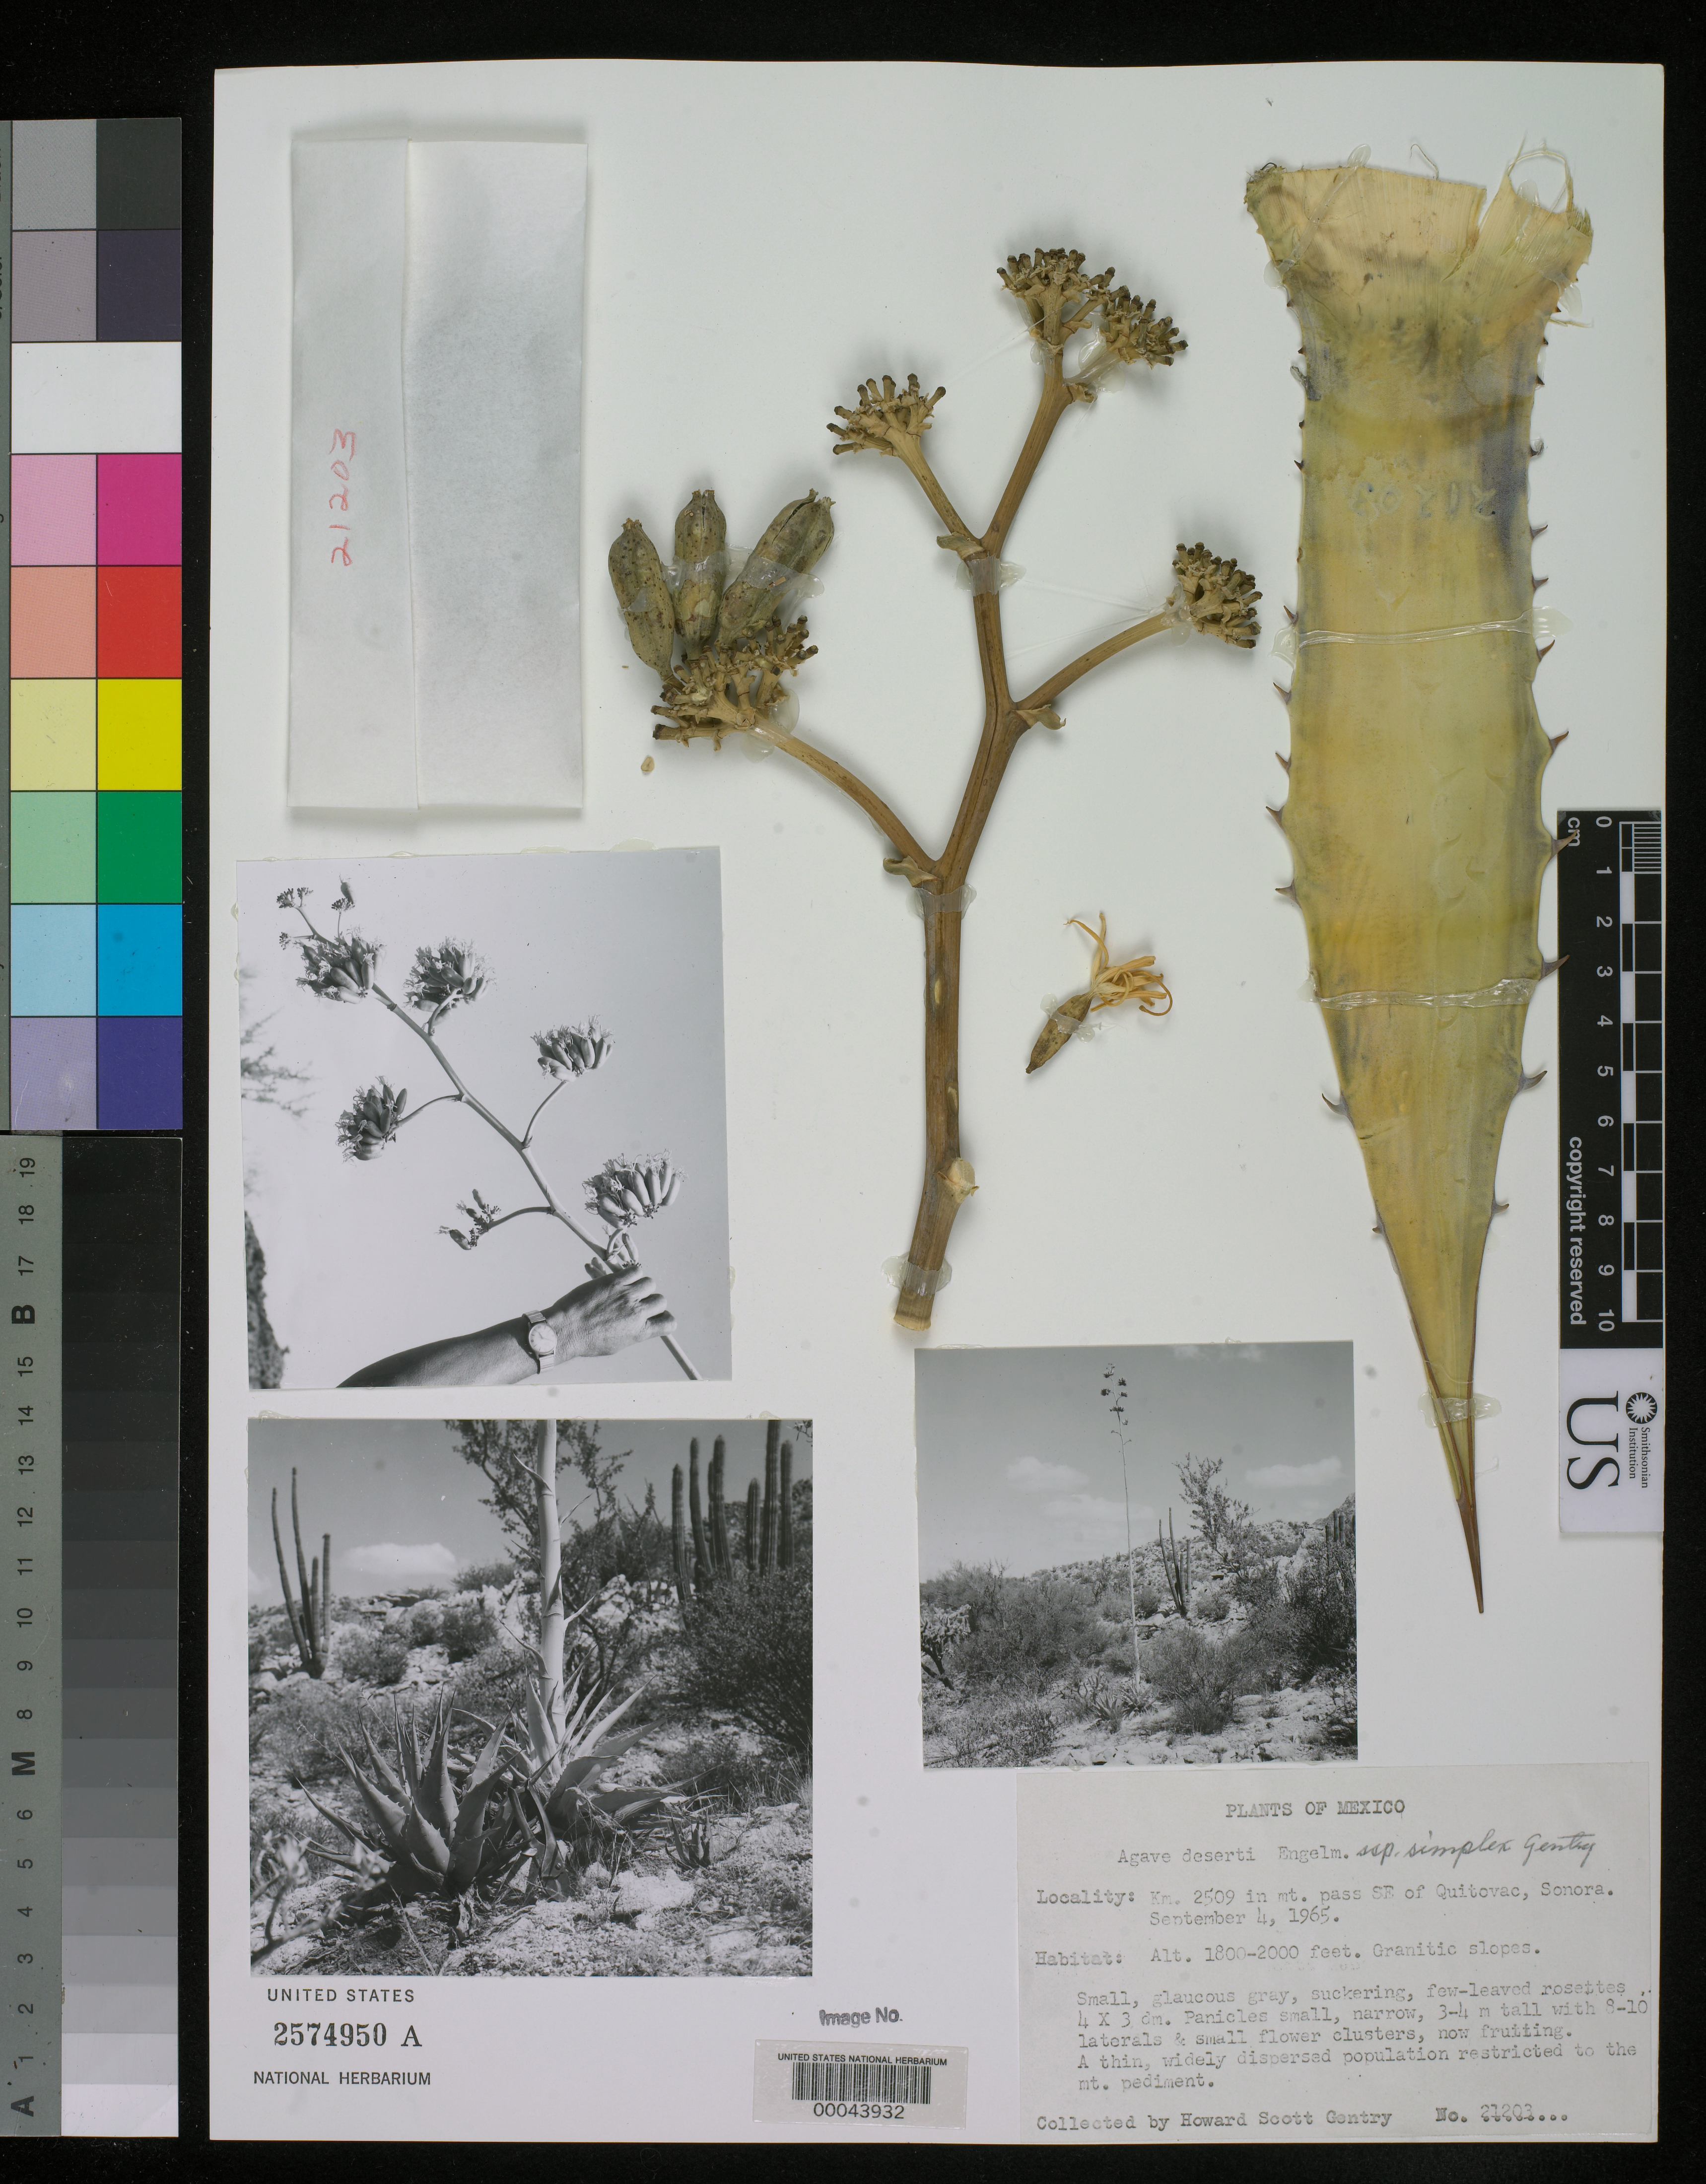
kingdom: Plantae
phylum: Tracheophyta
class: Liliopsida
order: Asparagales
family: Asparagaceae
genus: Agave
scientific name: Agave simplex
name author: (Gentry) Salywon & W. C. Hodgs.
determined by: Salywon, A. M., (ASU)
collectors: H. S. Gentry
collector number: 21203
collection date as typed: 04 Sep 1965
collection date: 1965-09-04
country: Mexico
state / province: Sonora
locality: Km 2509 in mountain pass SE of quitovac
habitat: Granitic slopes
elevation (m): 549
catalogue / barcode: US 2574950A